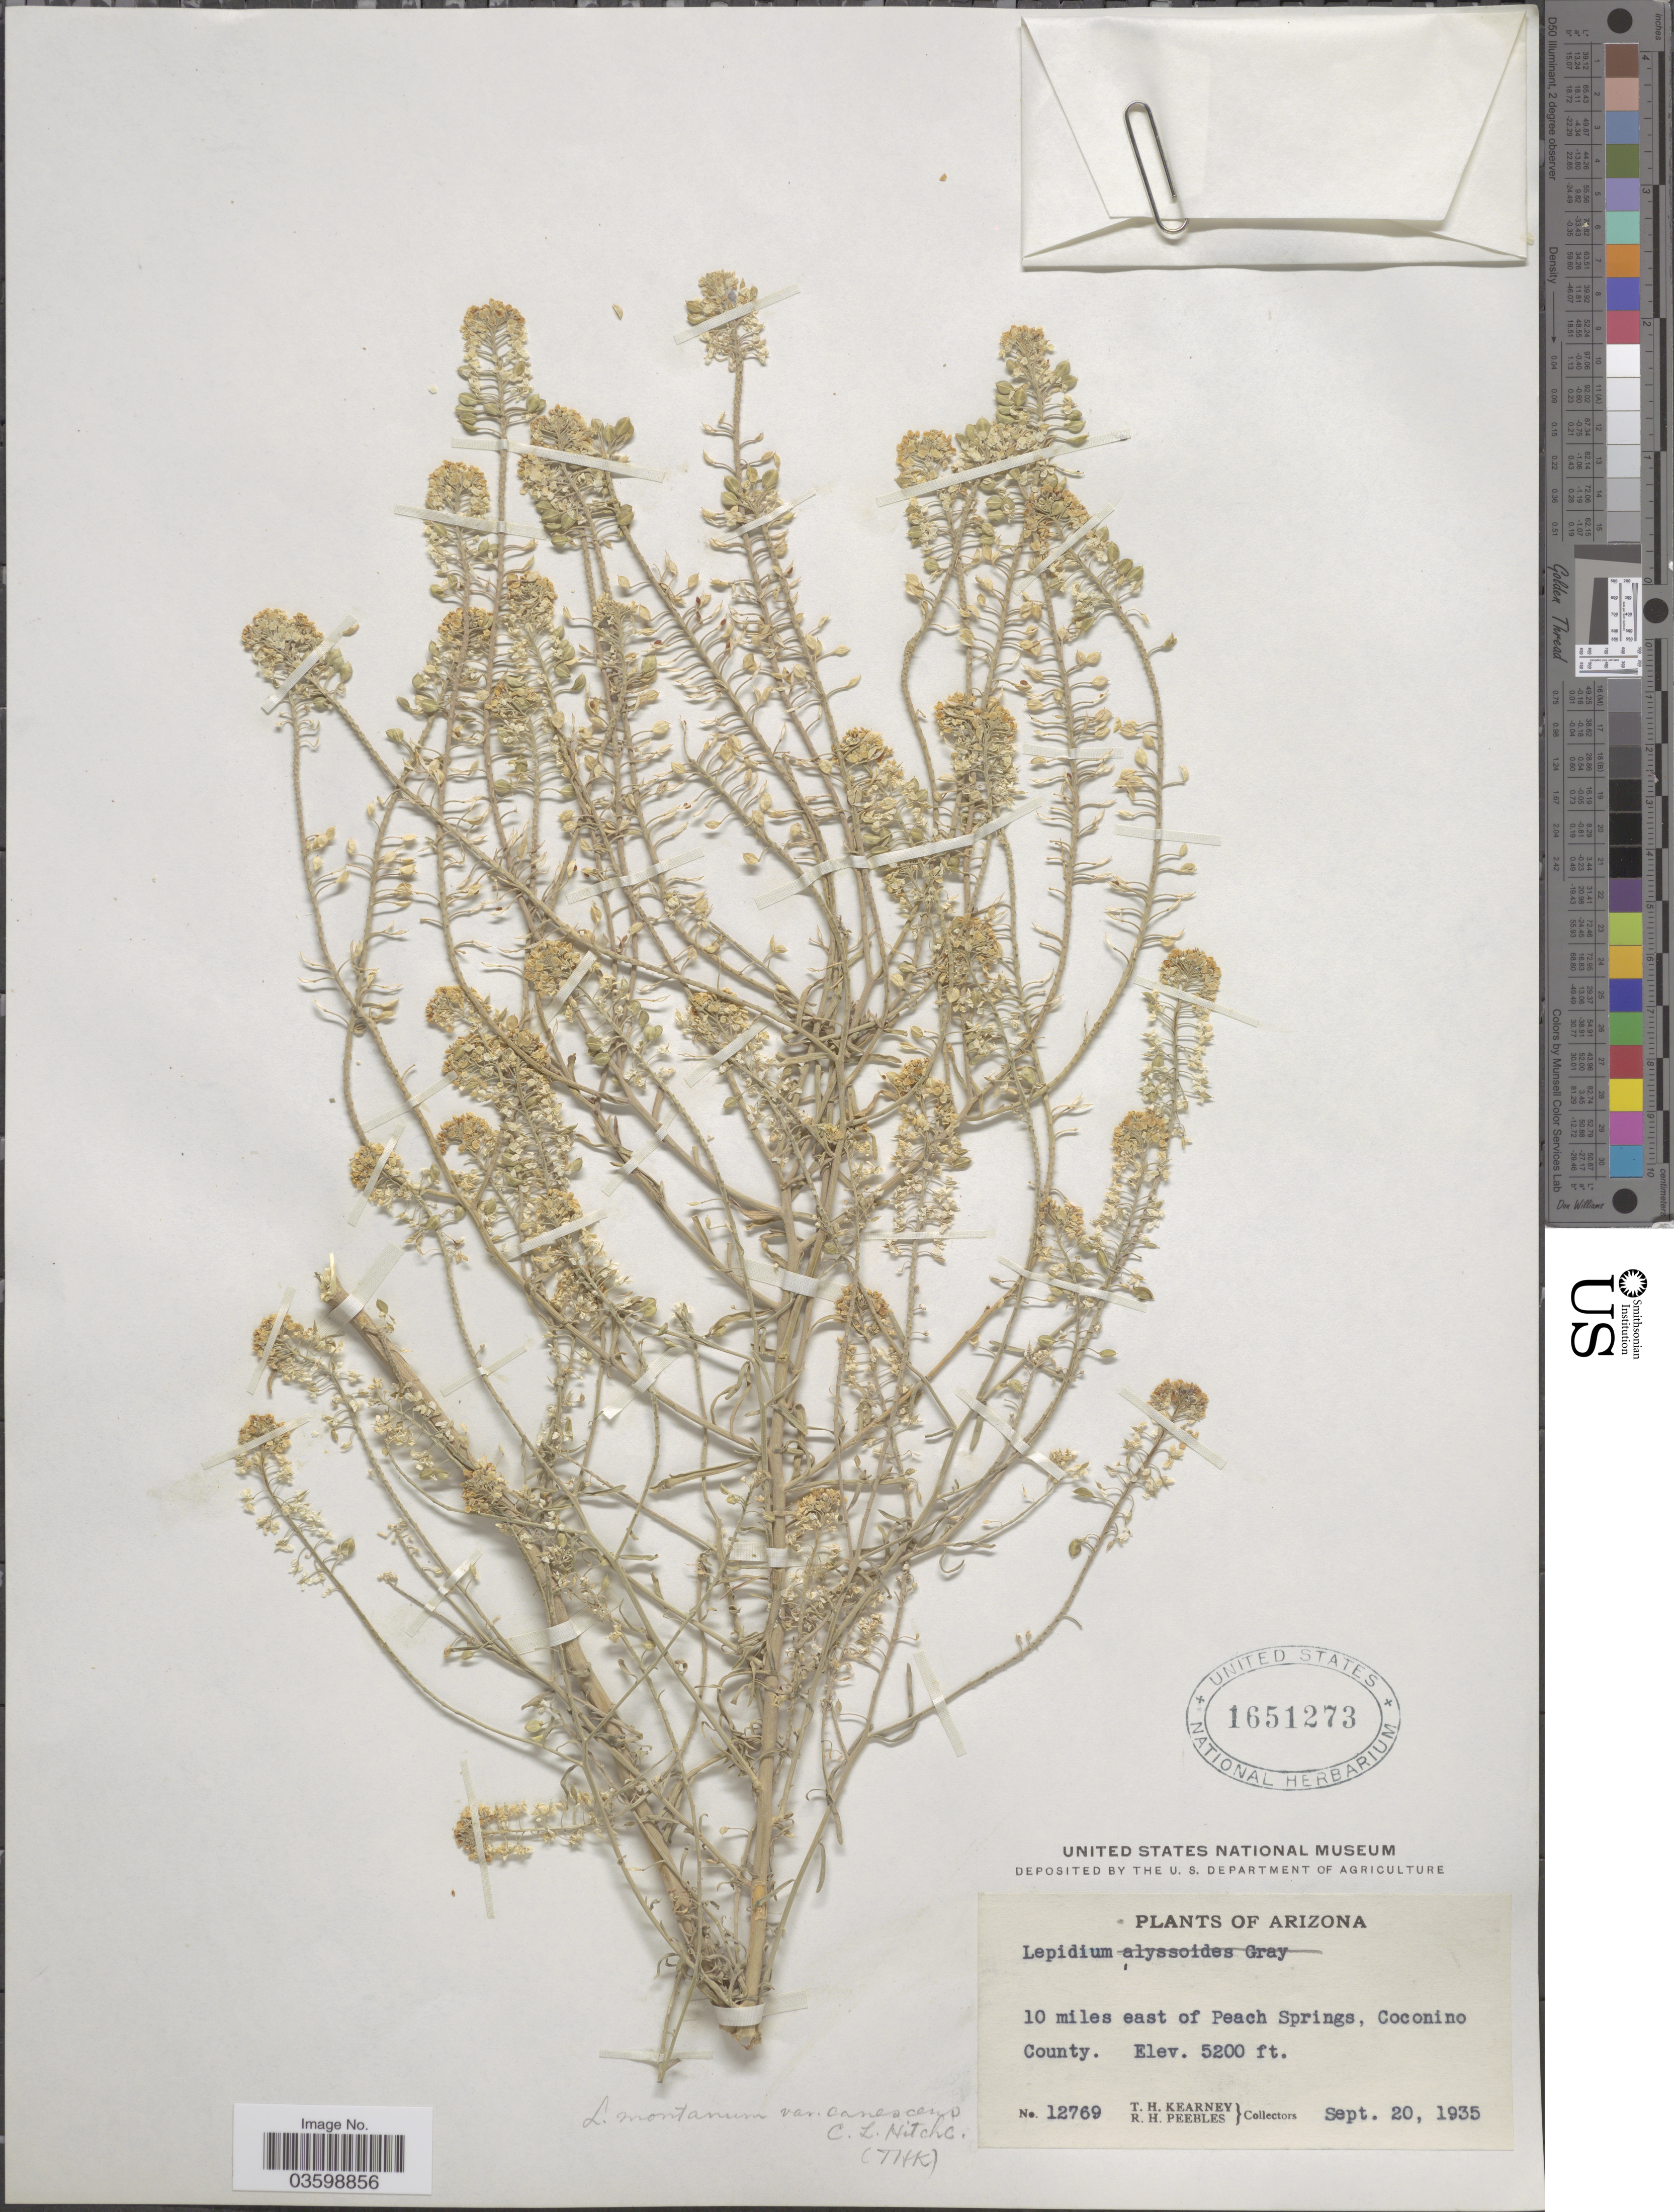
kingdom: Plantae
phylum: Tracheophyta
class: Magnoliopsida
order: Brassicales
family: Brassicaceae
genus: Lepidium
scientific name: Lepidium montanum var. canescens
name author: C.L. Hitchc.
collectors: T. H. Kearney & R. H. Peebles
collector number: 12769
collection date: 1935-09-20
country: United States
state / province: Arizona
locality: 10 miles east of Peach Springs, Coconino County.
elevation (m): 1585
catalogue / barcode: US 1651273